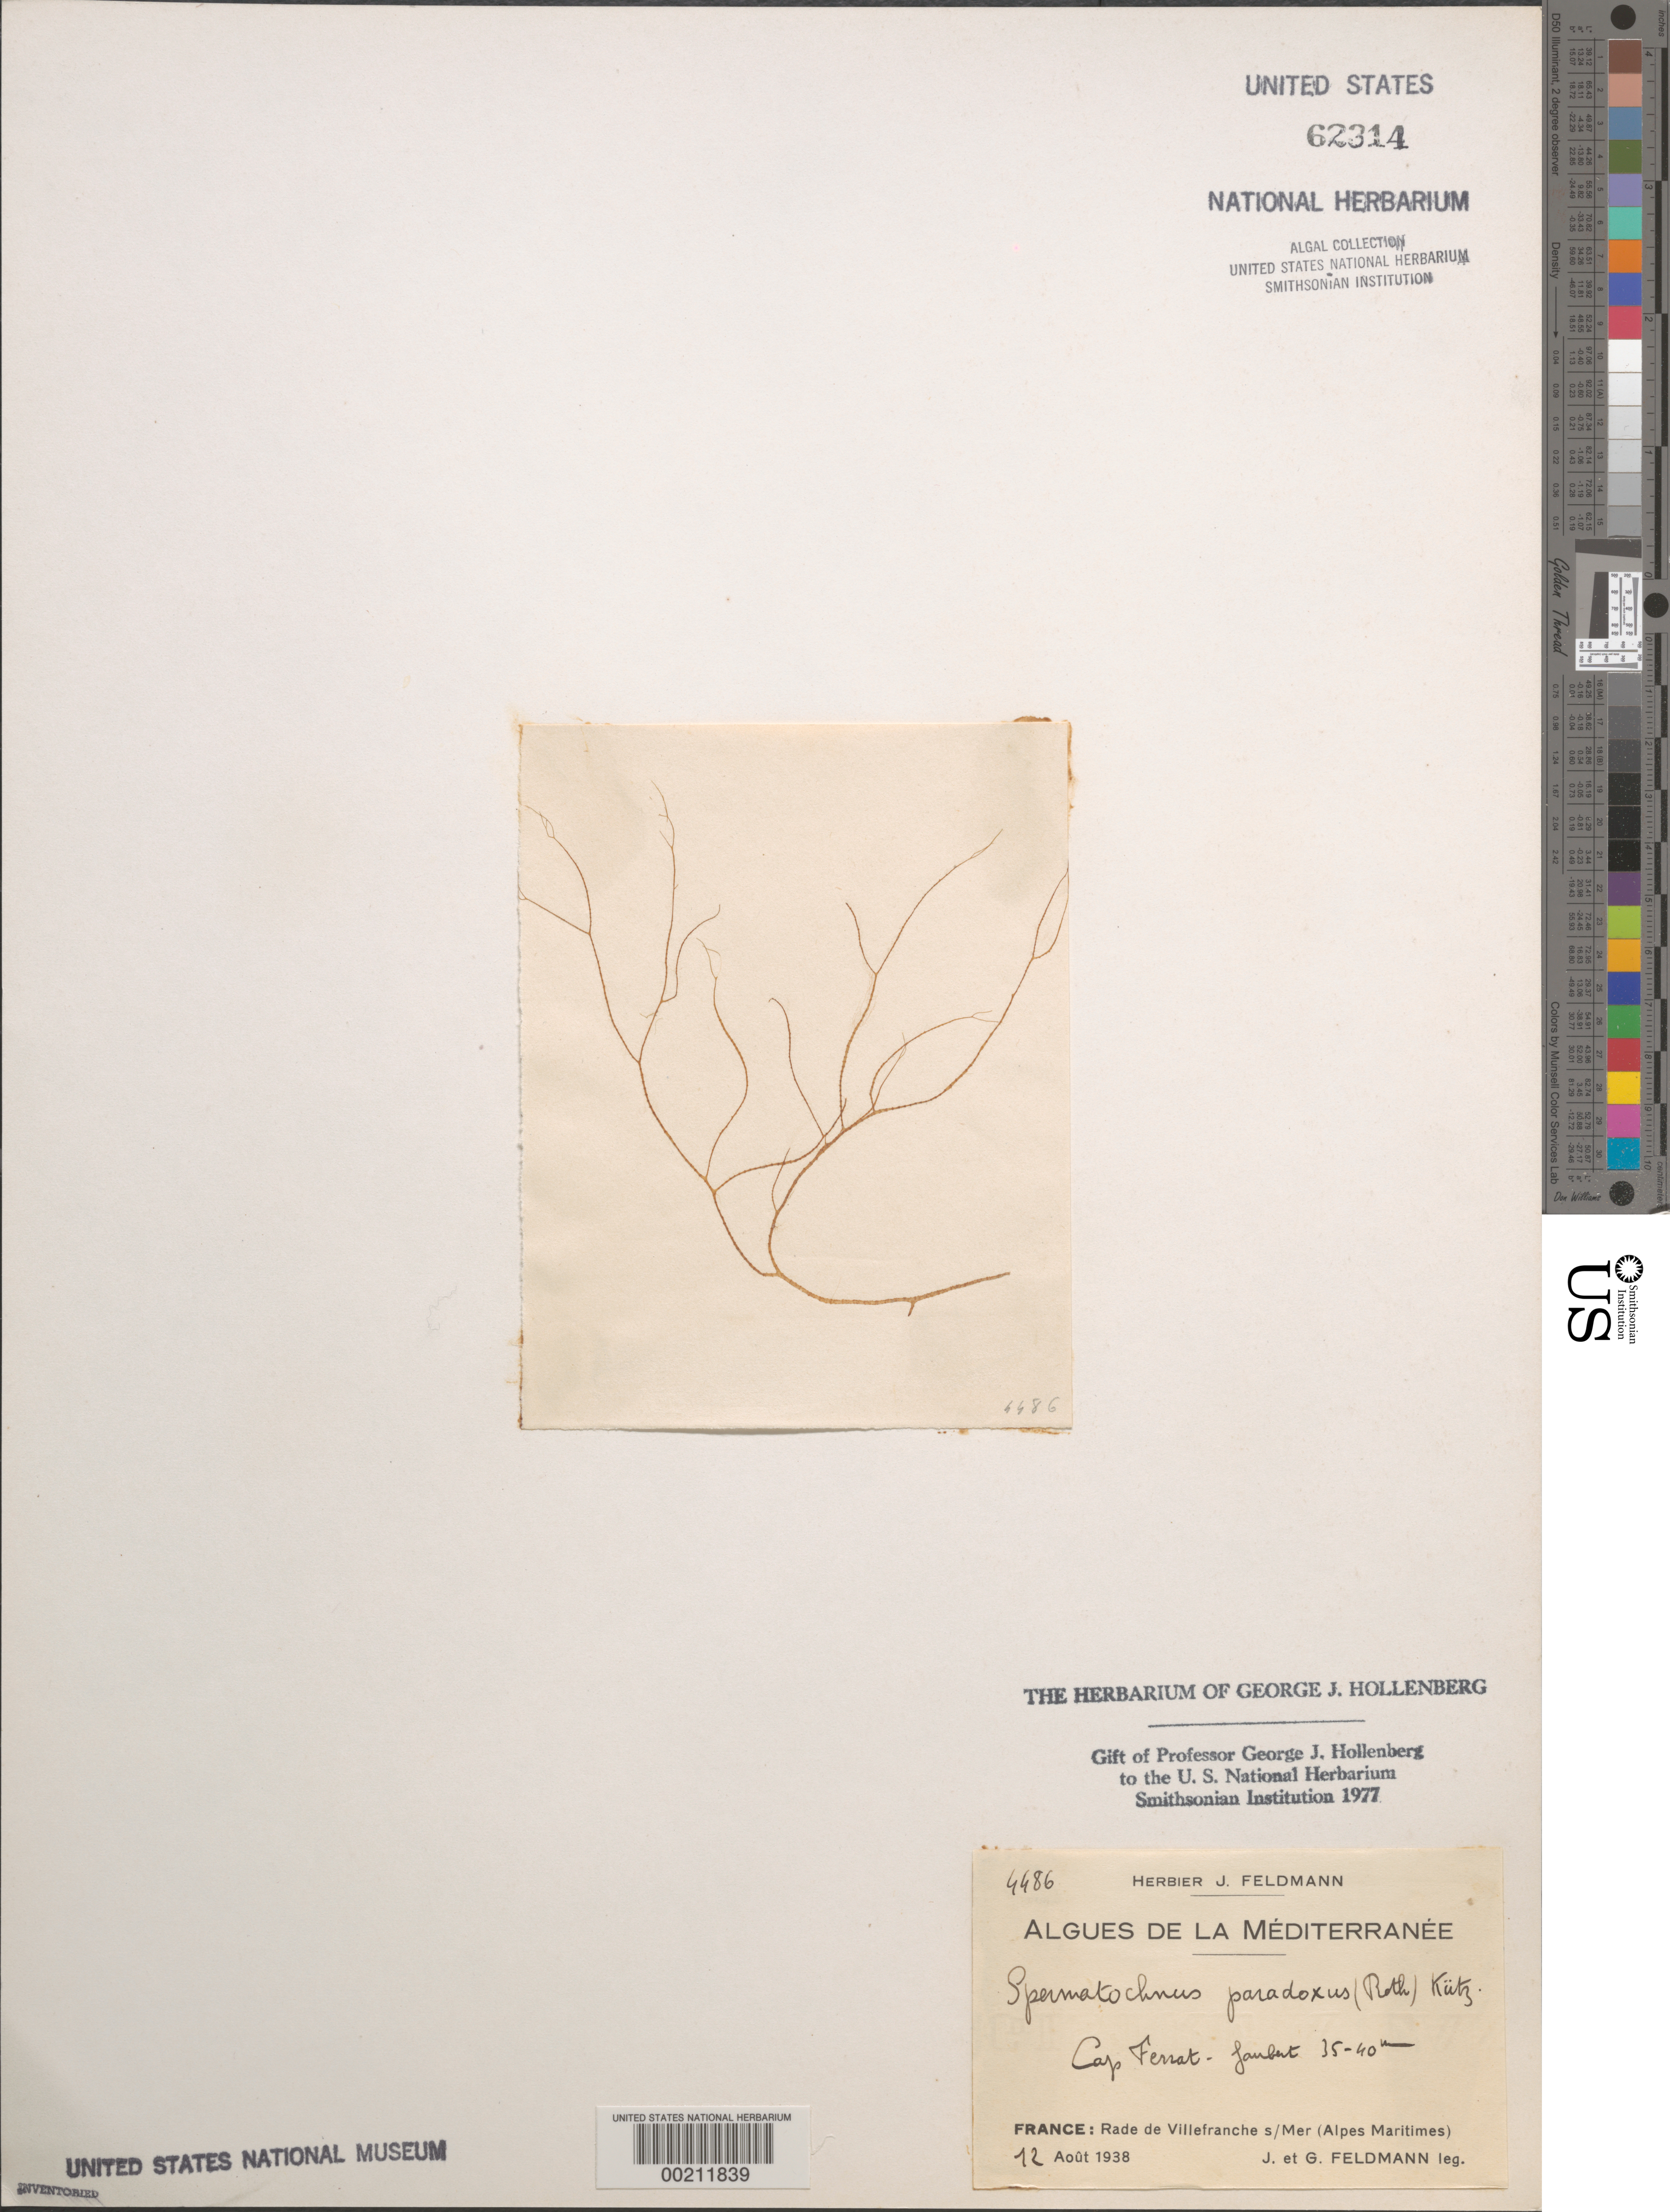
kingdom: Chromista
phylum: Ochrophyta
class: Phaeophyceae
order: Ectocarpales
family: Chordariaceae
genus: Spermatochnus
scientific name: Spermatochnus paradoxus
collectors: J. Feldmann & G. Feldmann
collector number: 4486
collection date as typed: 12 Aug 1938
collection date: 1938-08-12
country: France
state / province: Provence-Alpes-Côte d'Azur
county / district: Alpes-Maritimes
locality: Cap Ferrat, Rade de Villefranche sur Mer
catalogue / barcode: US 62314